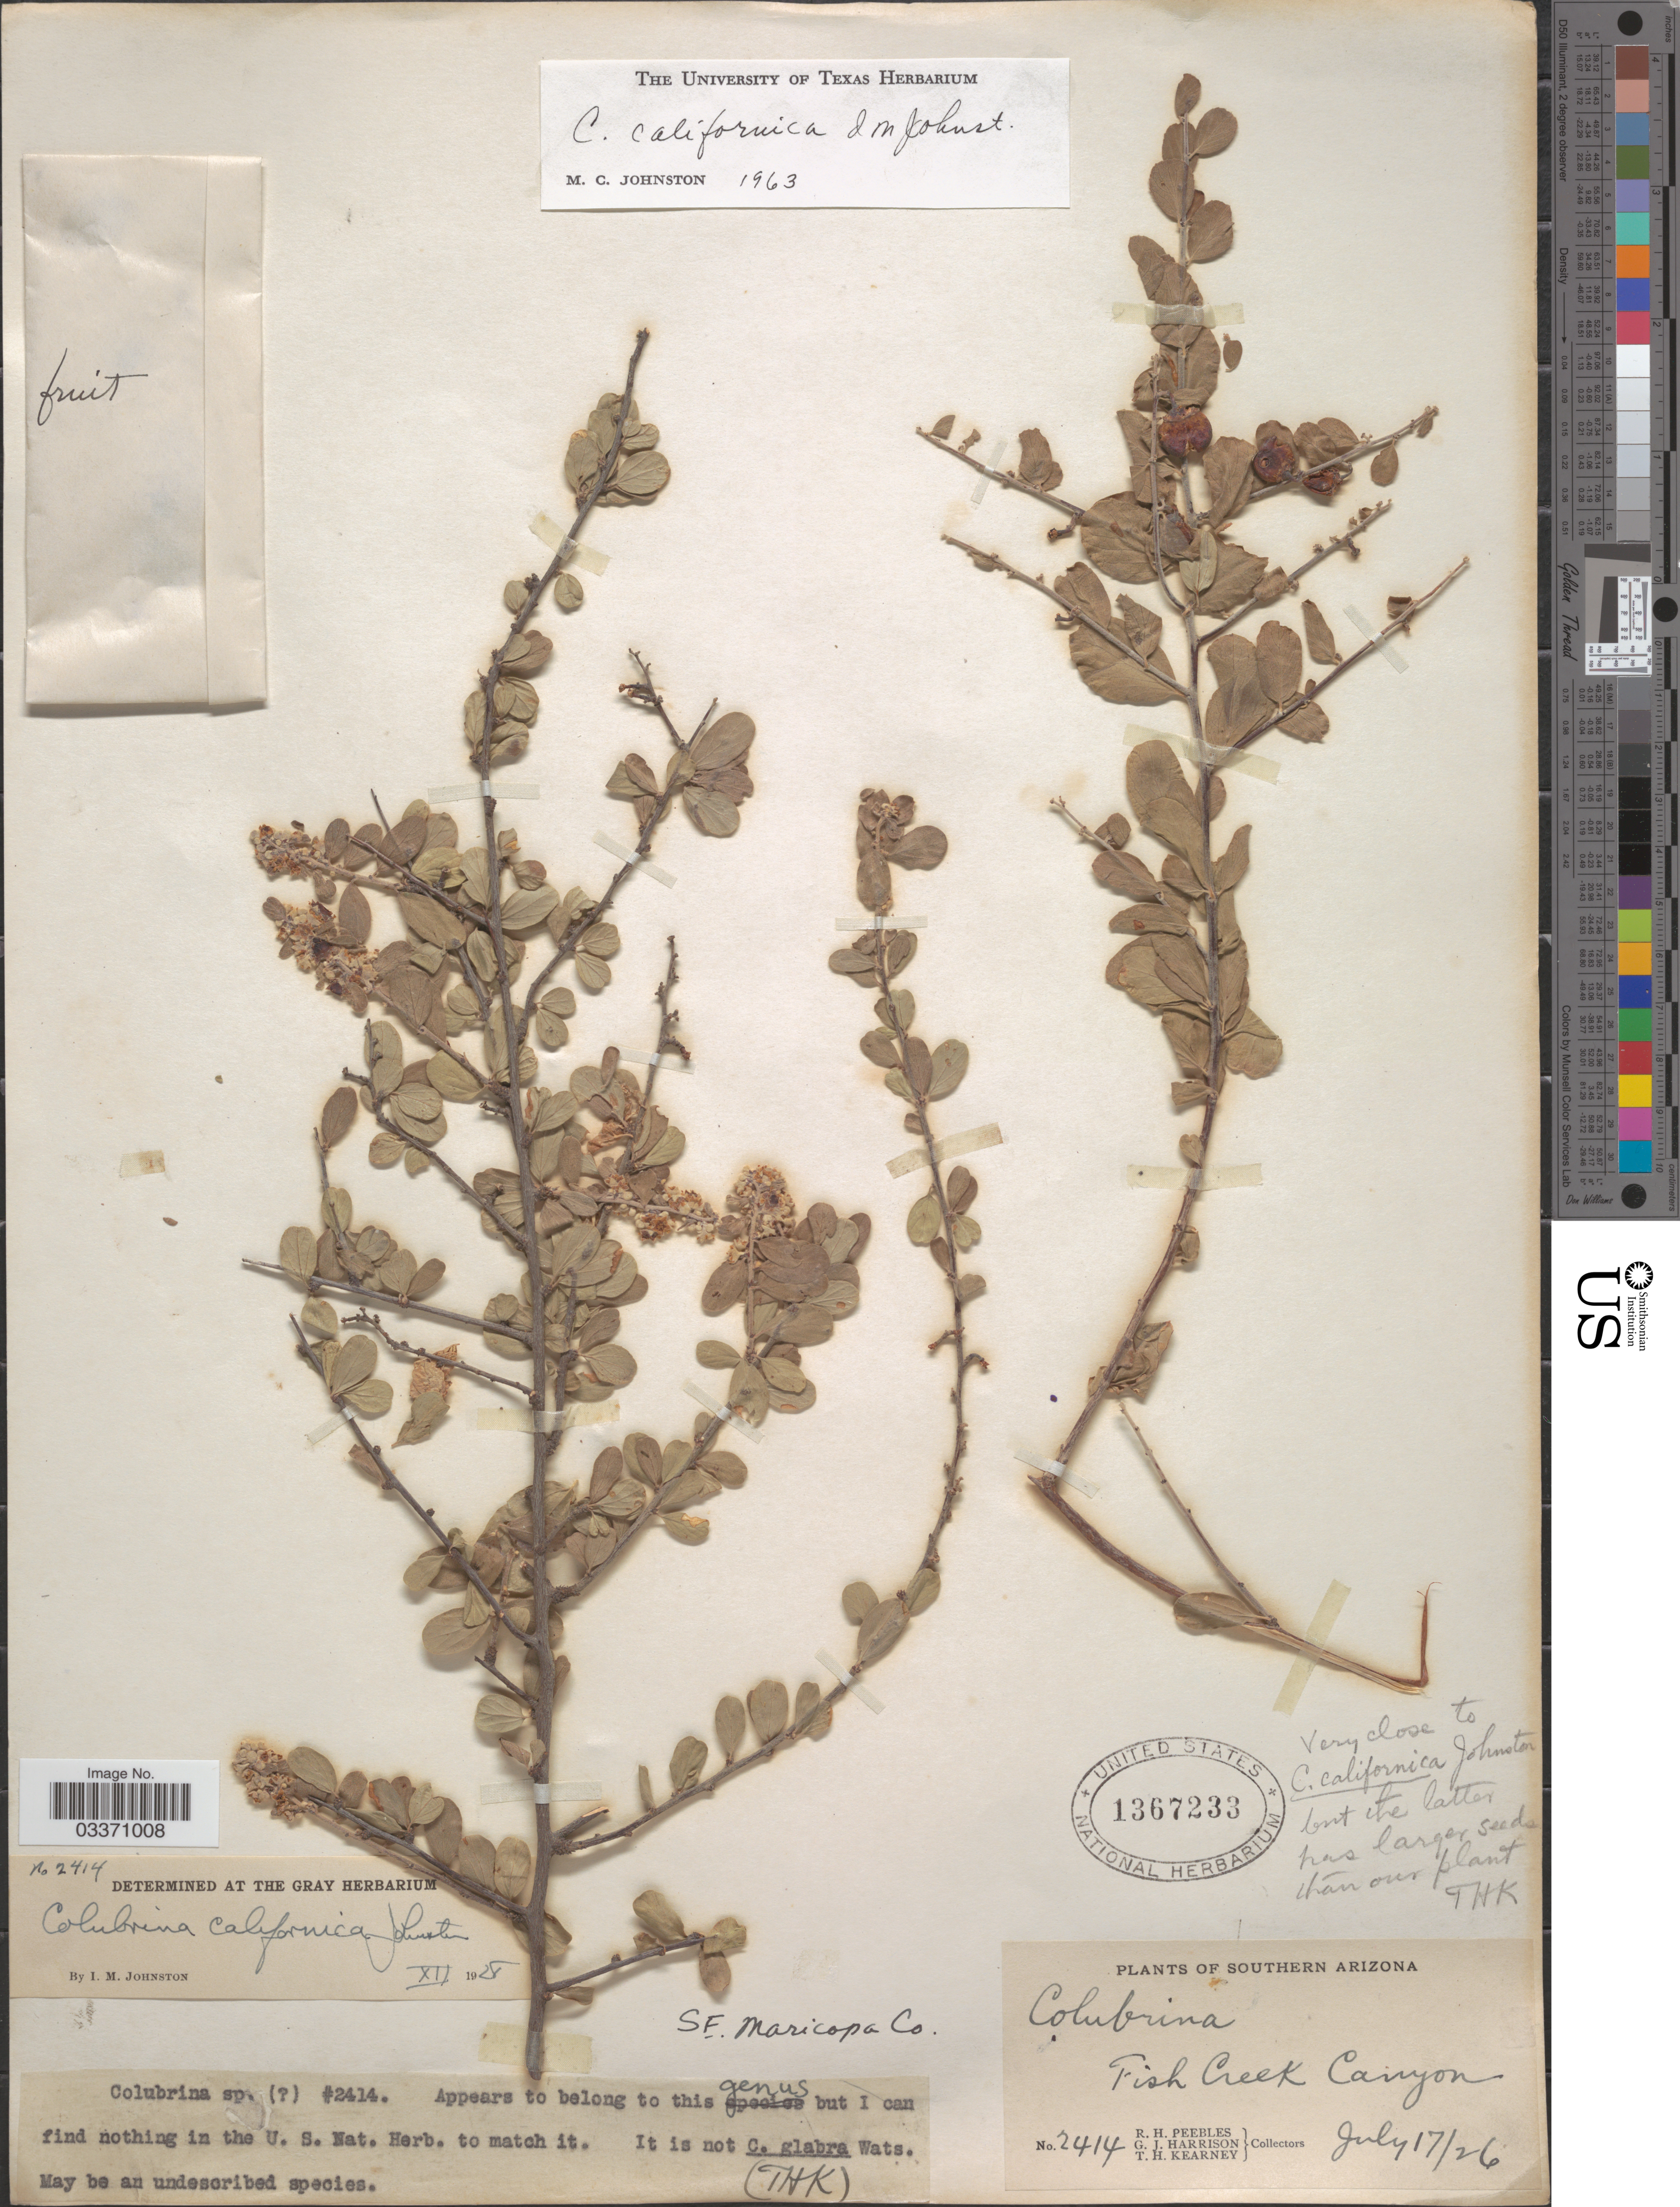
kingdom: Plantae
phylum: Tracheophyta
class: Magnoliopsida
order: Rosales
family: Rhamnaceae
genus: Colubrina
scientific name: Colubrina californica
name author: I.M. Johnst.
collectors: R. H. Peebles, G. J. Harrison & T. H. Kearney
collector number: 2414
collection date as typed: Transcribed d/m/y: 17/7/26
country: United States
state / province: Arizona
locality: Southern Arizona. Fish Creek Canyon.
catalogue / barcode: US 1367233